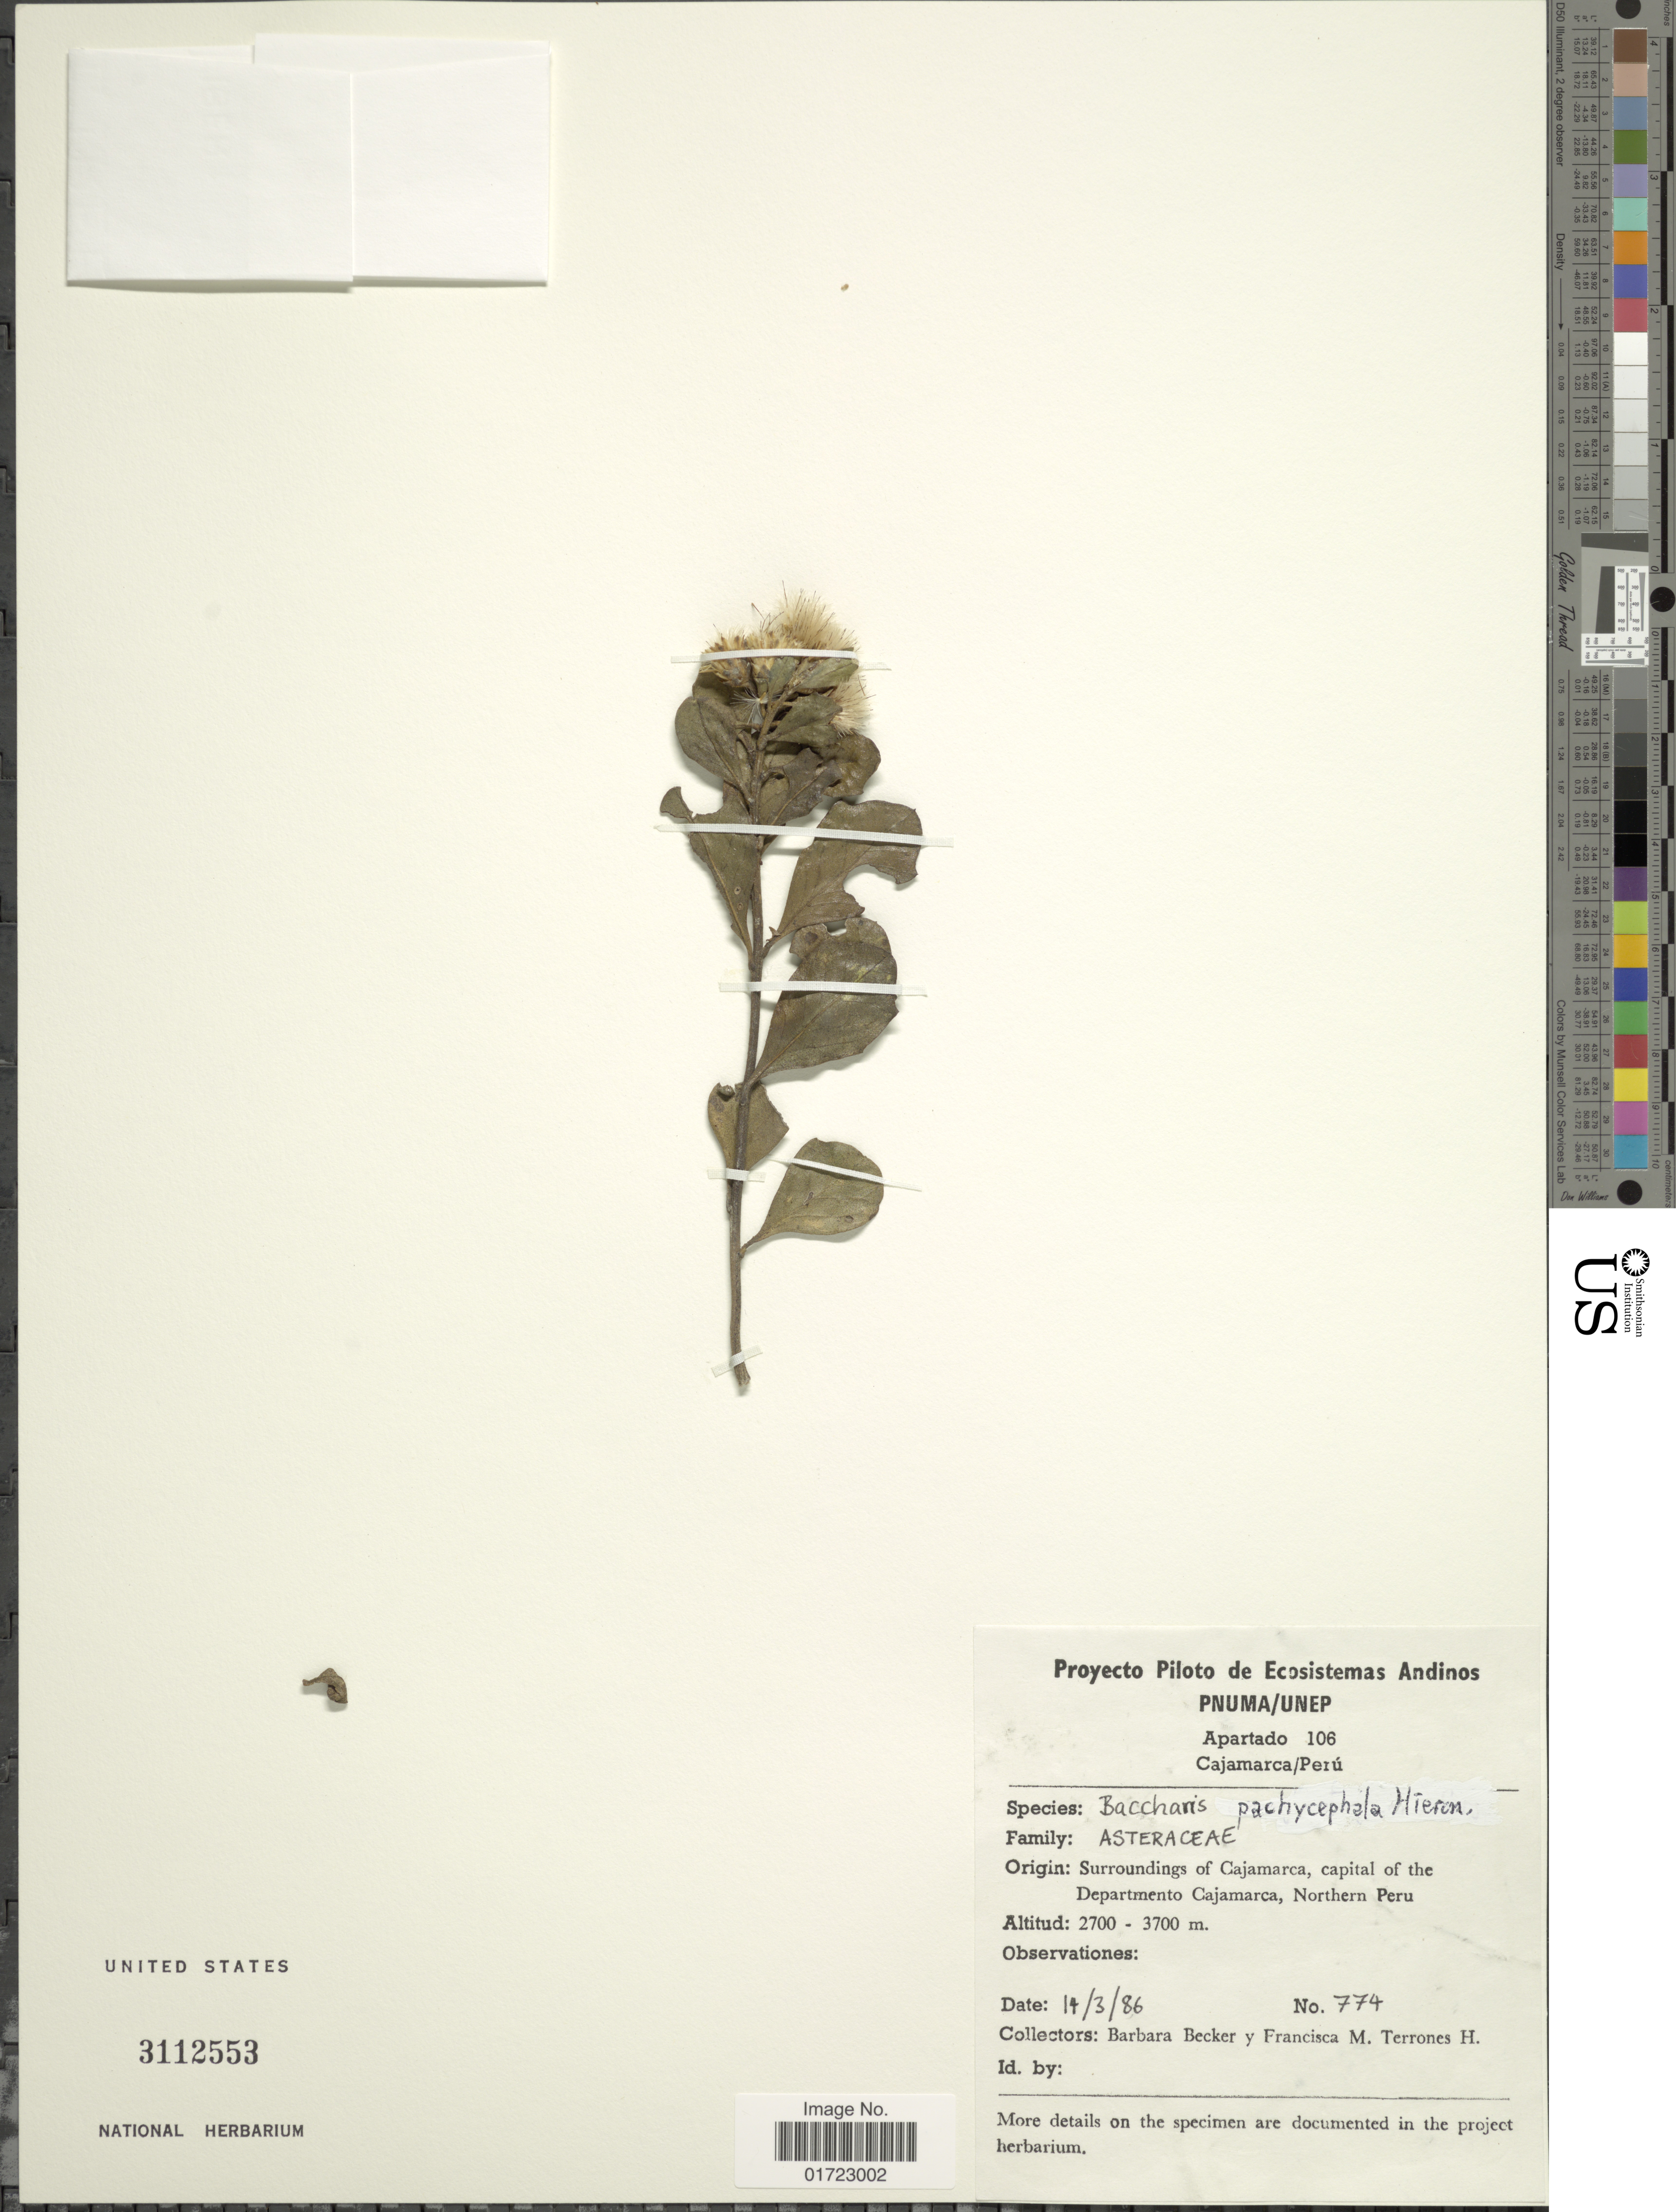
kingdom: Plantae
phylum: Tracheophyta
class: Magnoliopsida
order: Asterales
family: Asteraceae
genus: Baccharis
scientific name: Baccharis pachycephala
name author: Hieron.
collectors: B. Becker & F. Terrones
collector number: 774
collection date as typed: Transcribed d/m/y: 14/3/86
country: Peru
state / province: Cajamarca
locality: Surroundings of Cajamarca, capital of the Departmento Cajamarca, Northern Peru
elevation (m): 2700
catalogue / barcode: US 3112553